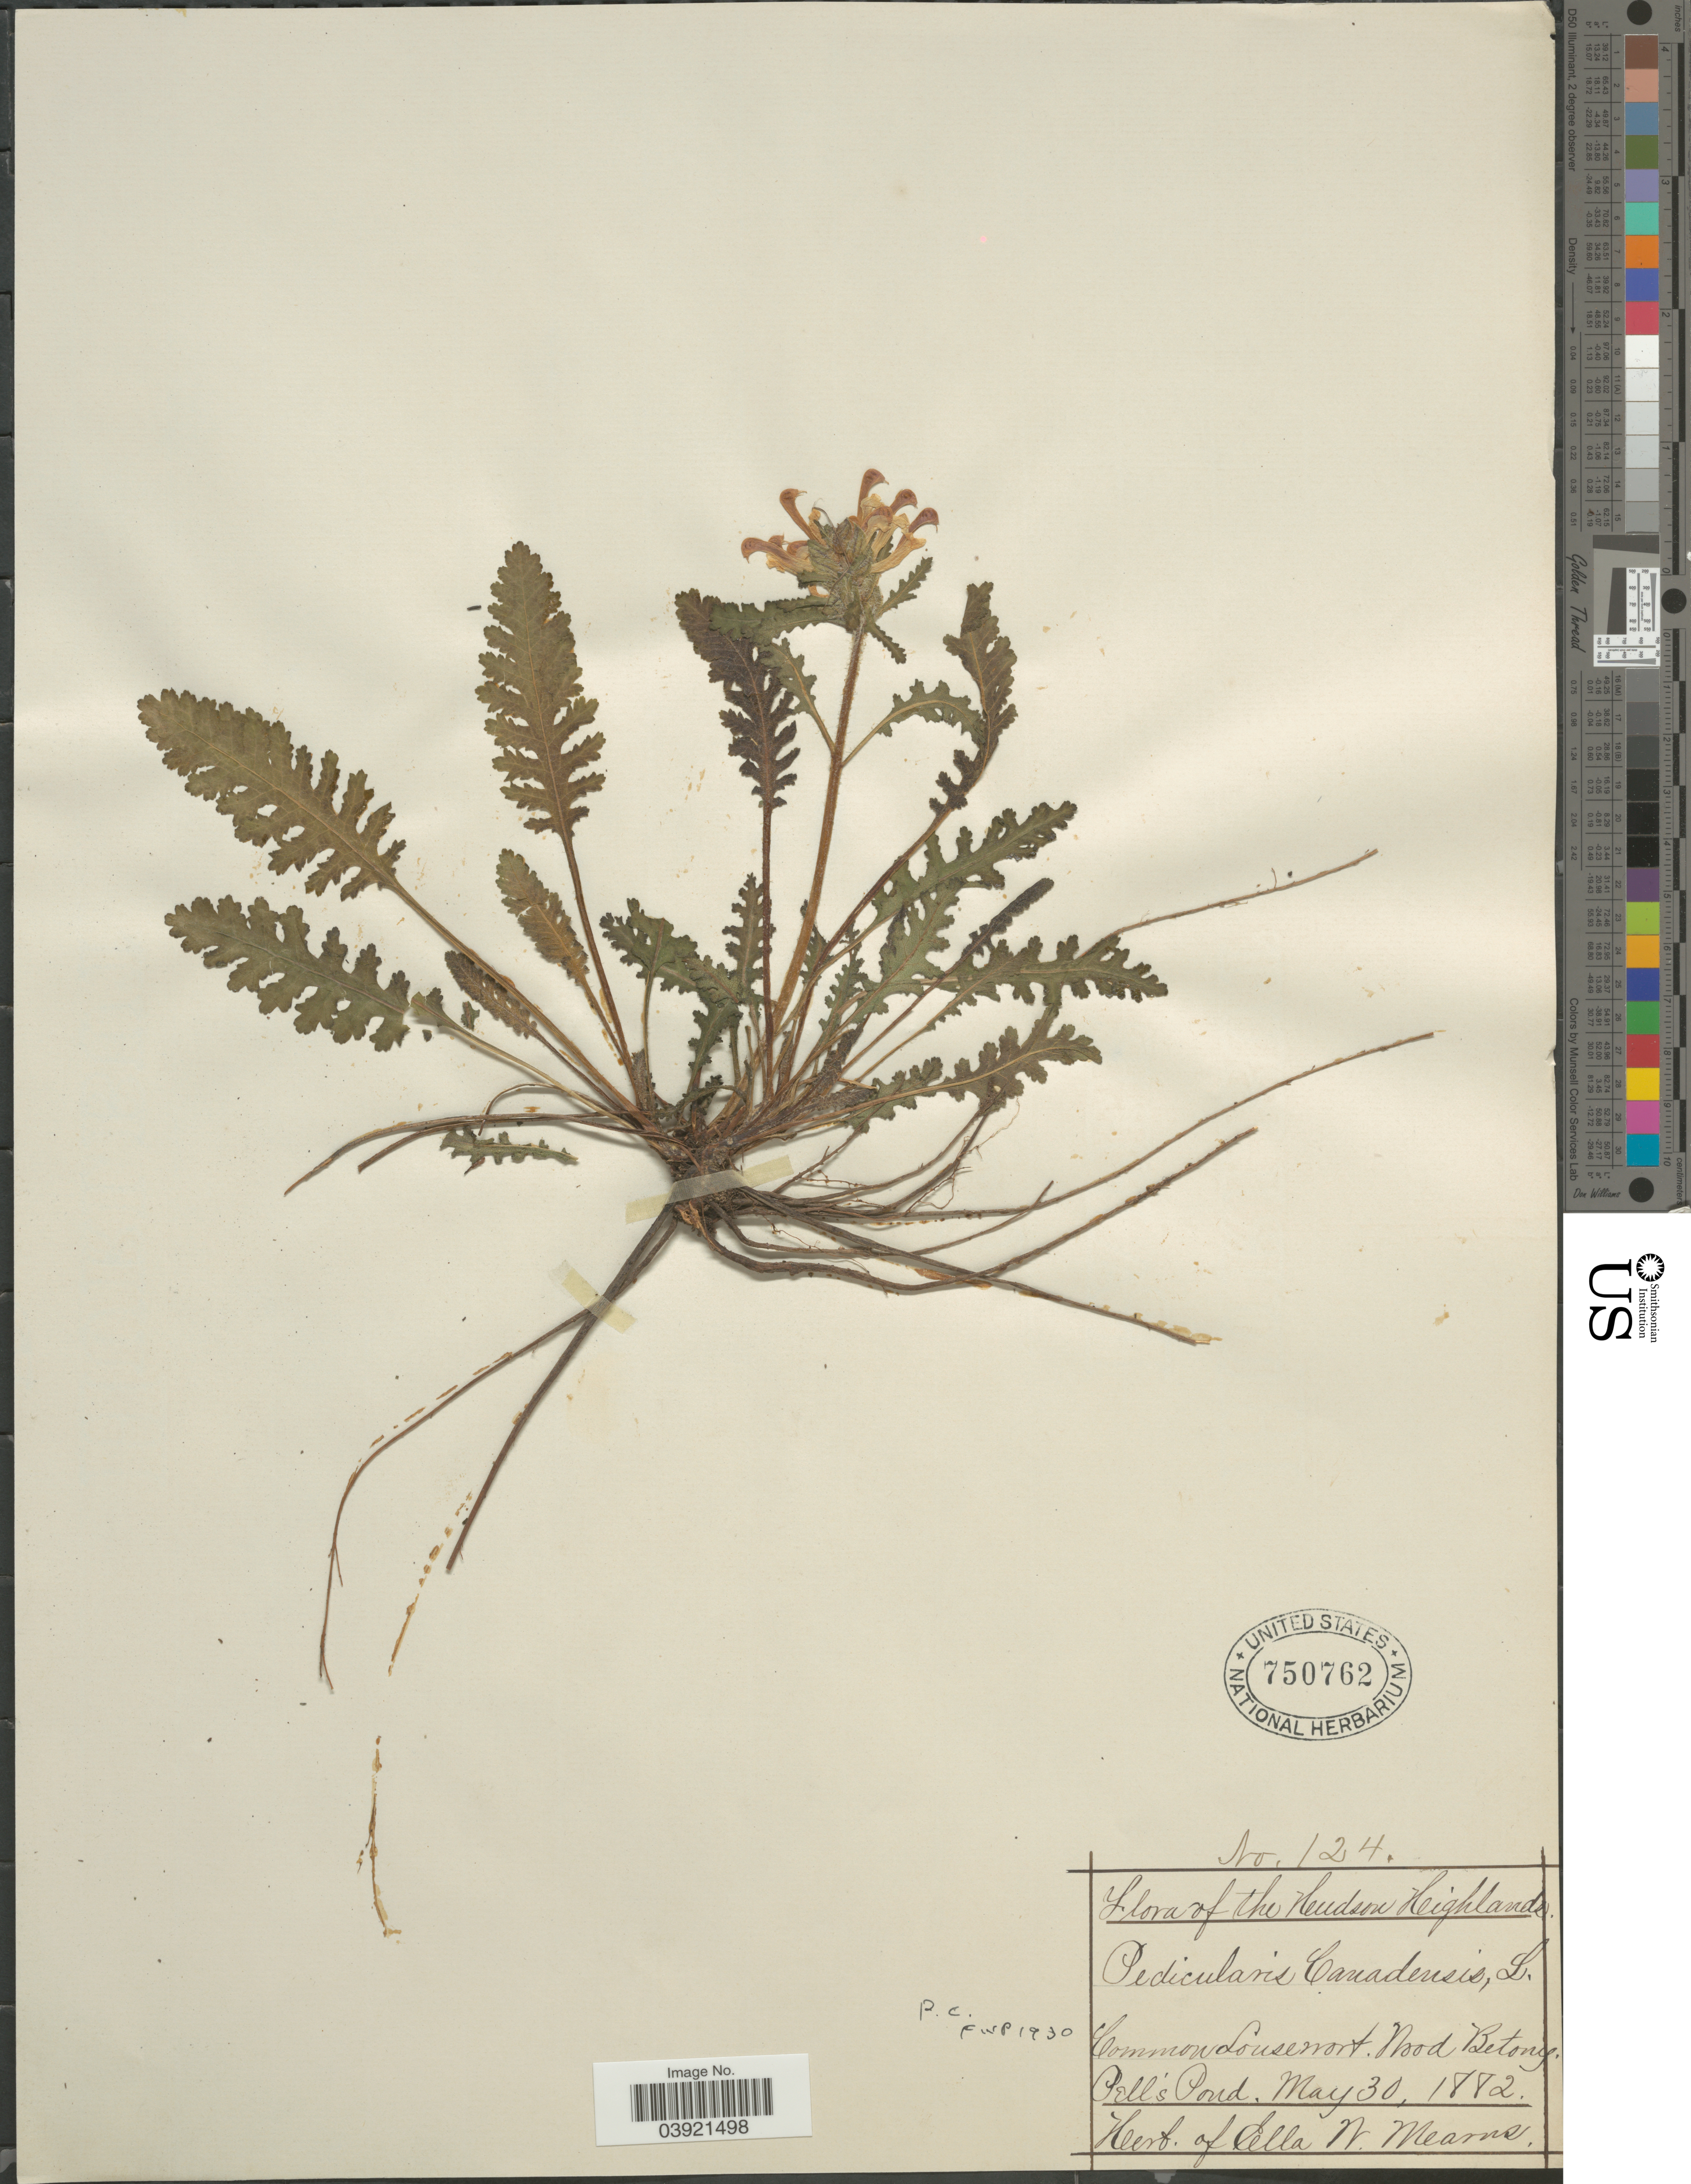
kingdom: Plantae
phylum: Tracheophyta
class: Magnoliopsida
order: Lamiales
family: Orobanchaceae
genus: Pedicularis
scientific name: Pedicularis canadensis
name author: L.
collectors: ex herb. Cella N. Mearns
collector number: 124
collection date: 1882-05-30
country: United States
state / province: New York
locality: Pell's Pond.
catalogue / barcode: US 750762